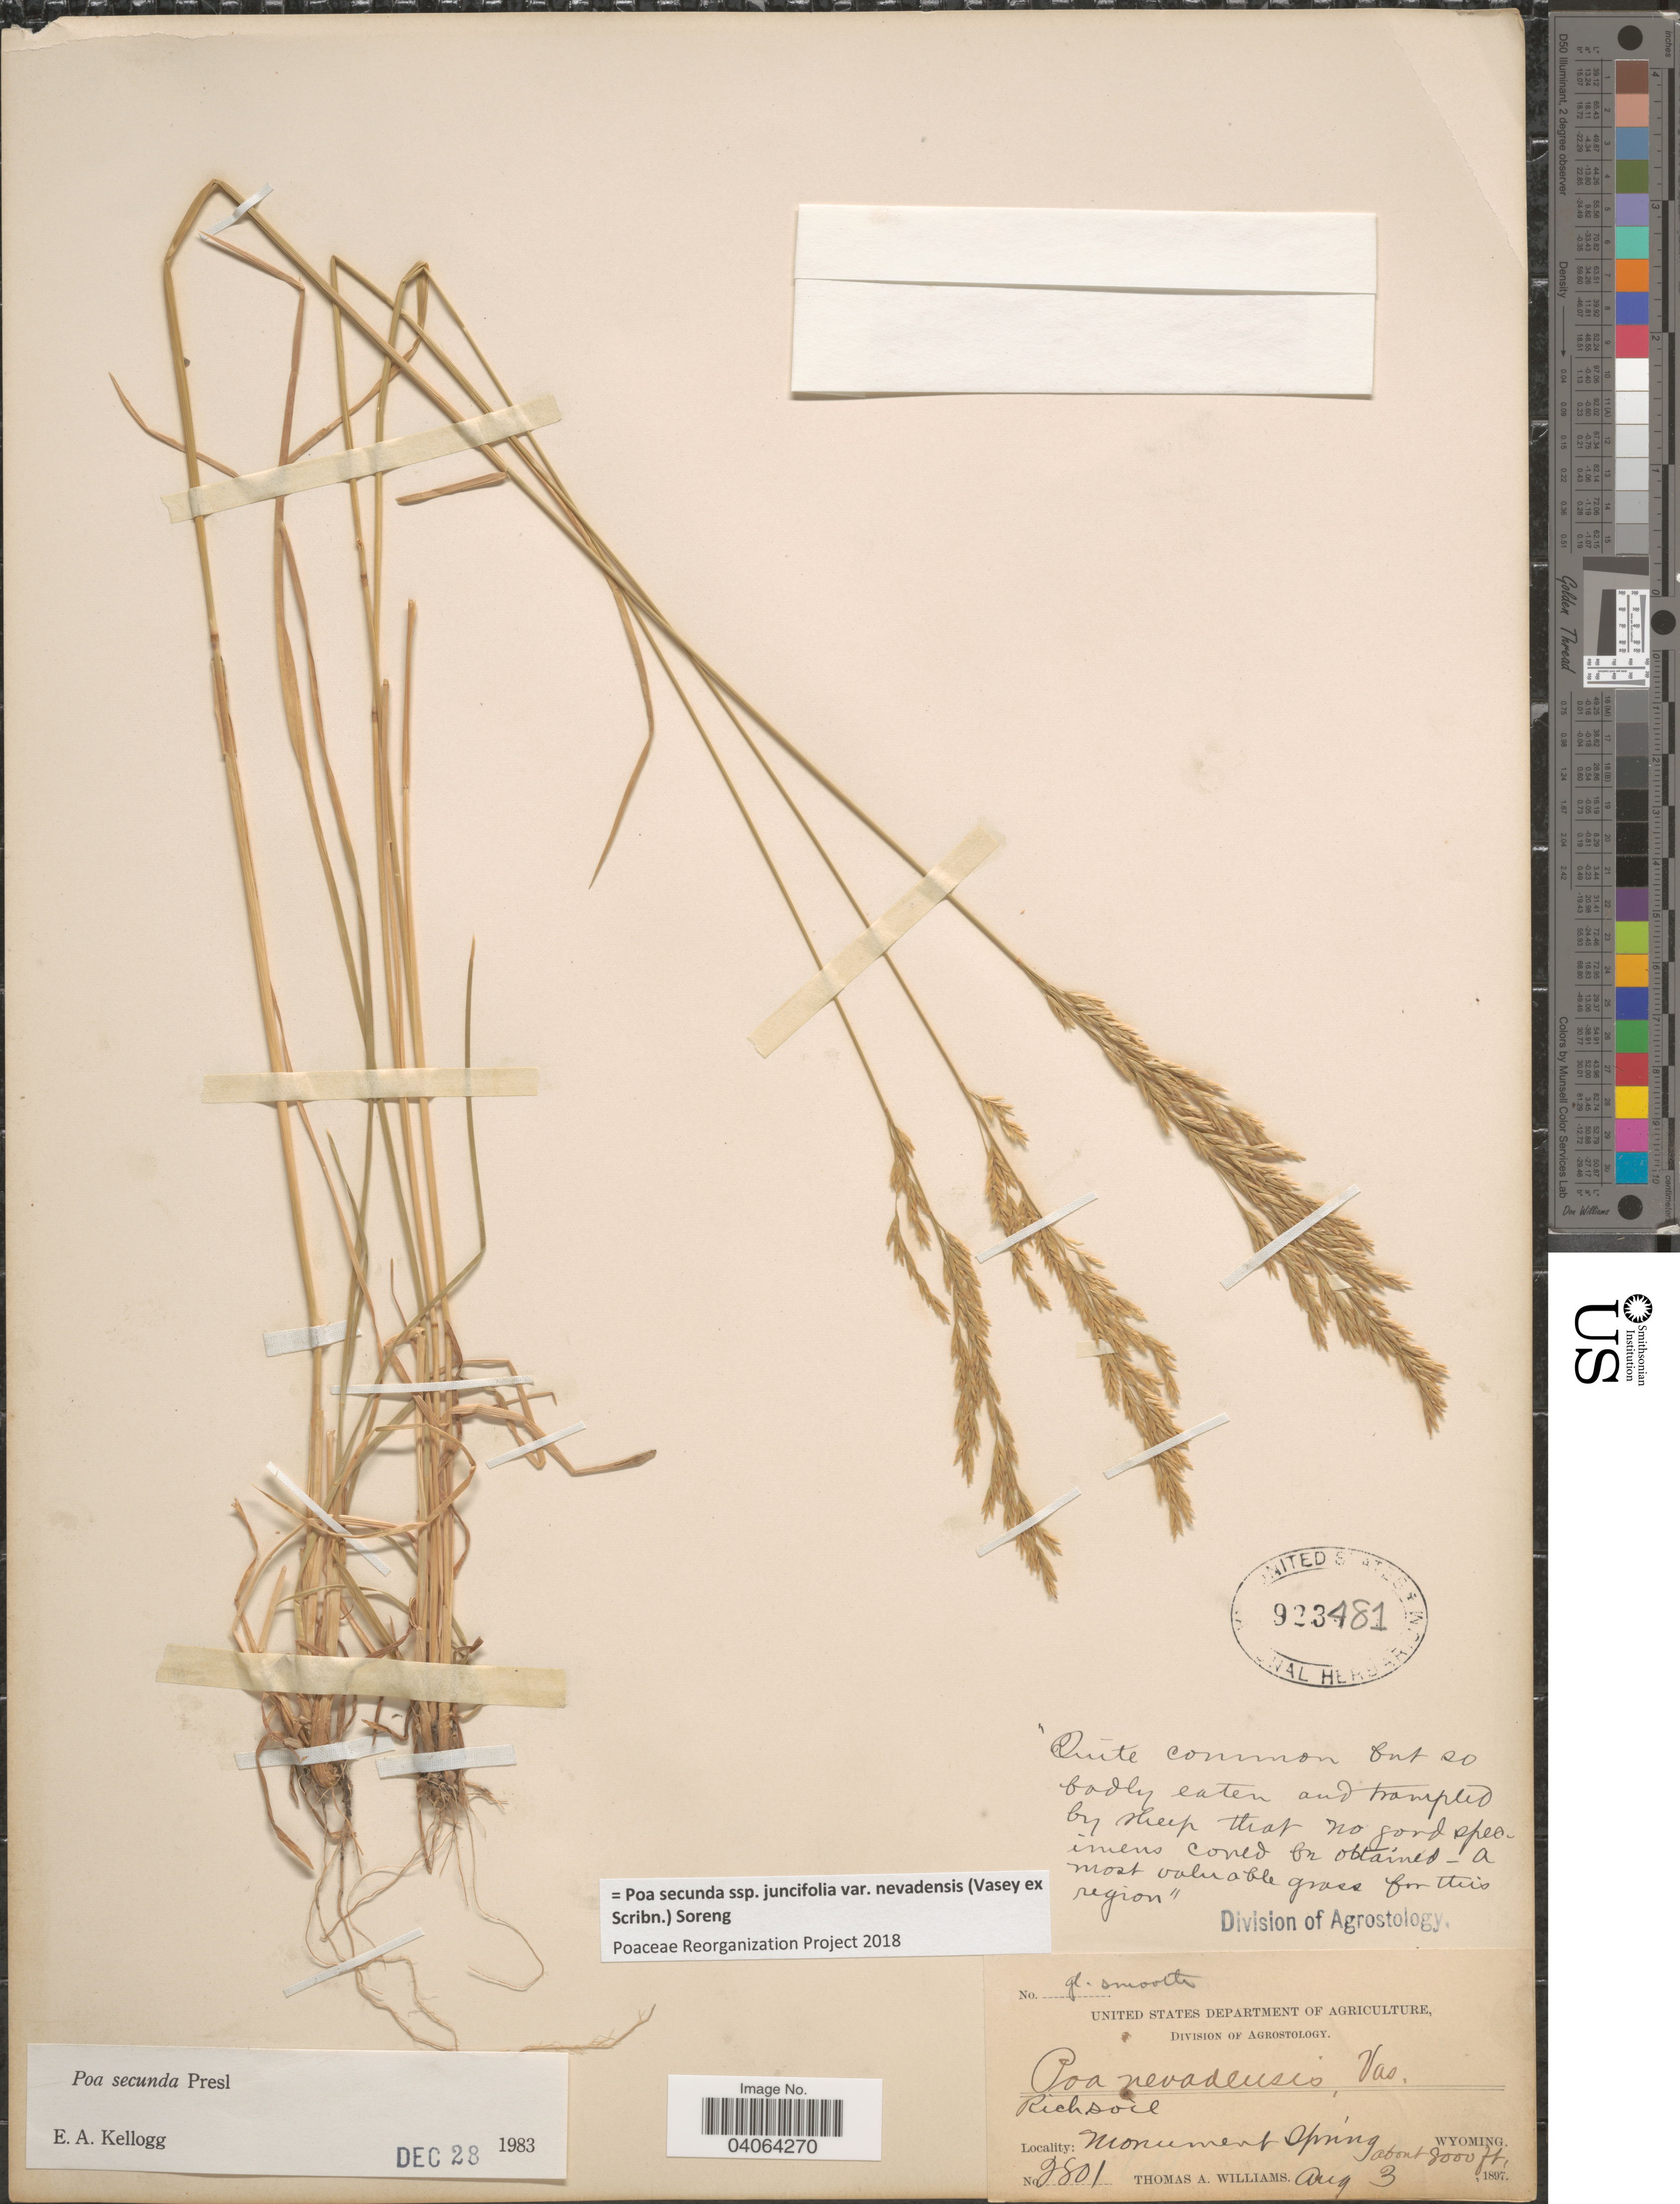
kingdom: Plantae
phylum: Tracheophyta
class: Liliopsida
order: Poales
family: Poaceae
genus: Poa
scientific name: Poa secunda subsp. juncifolia var. nevadensis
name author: (Vasey ex Scribn.) Soreng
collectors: T. A. Williams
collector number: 2801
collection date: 1897-08-03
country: United States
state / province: Wyoming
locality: Monument Spring.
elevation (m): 2438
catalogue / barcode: US 923481